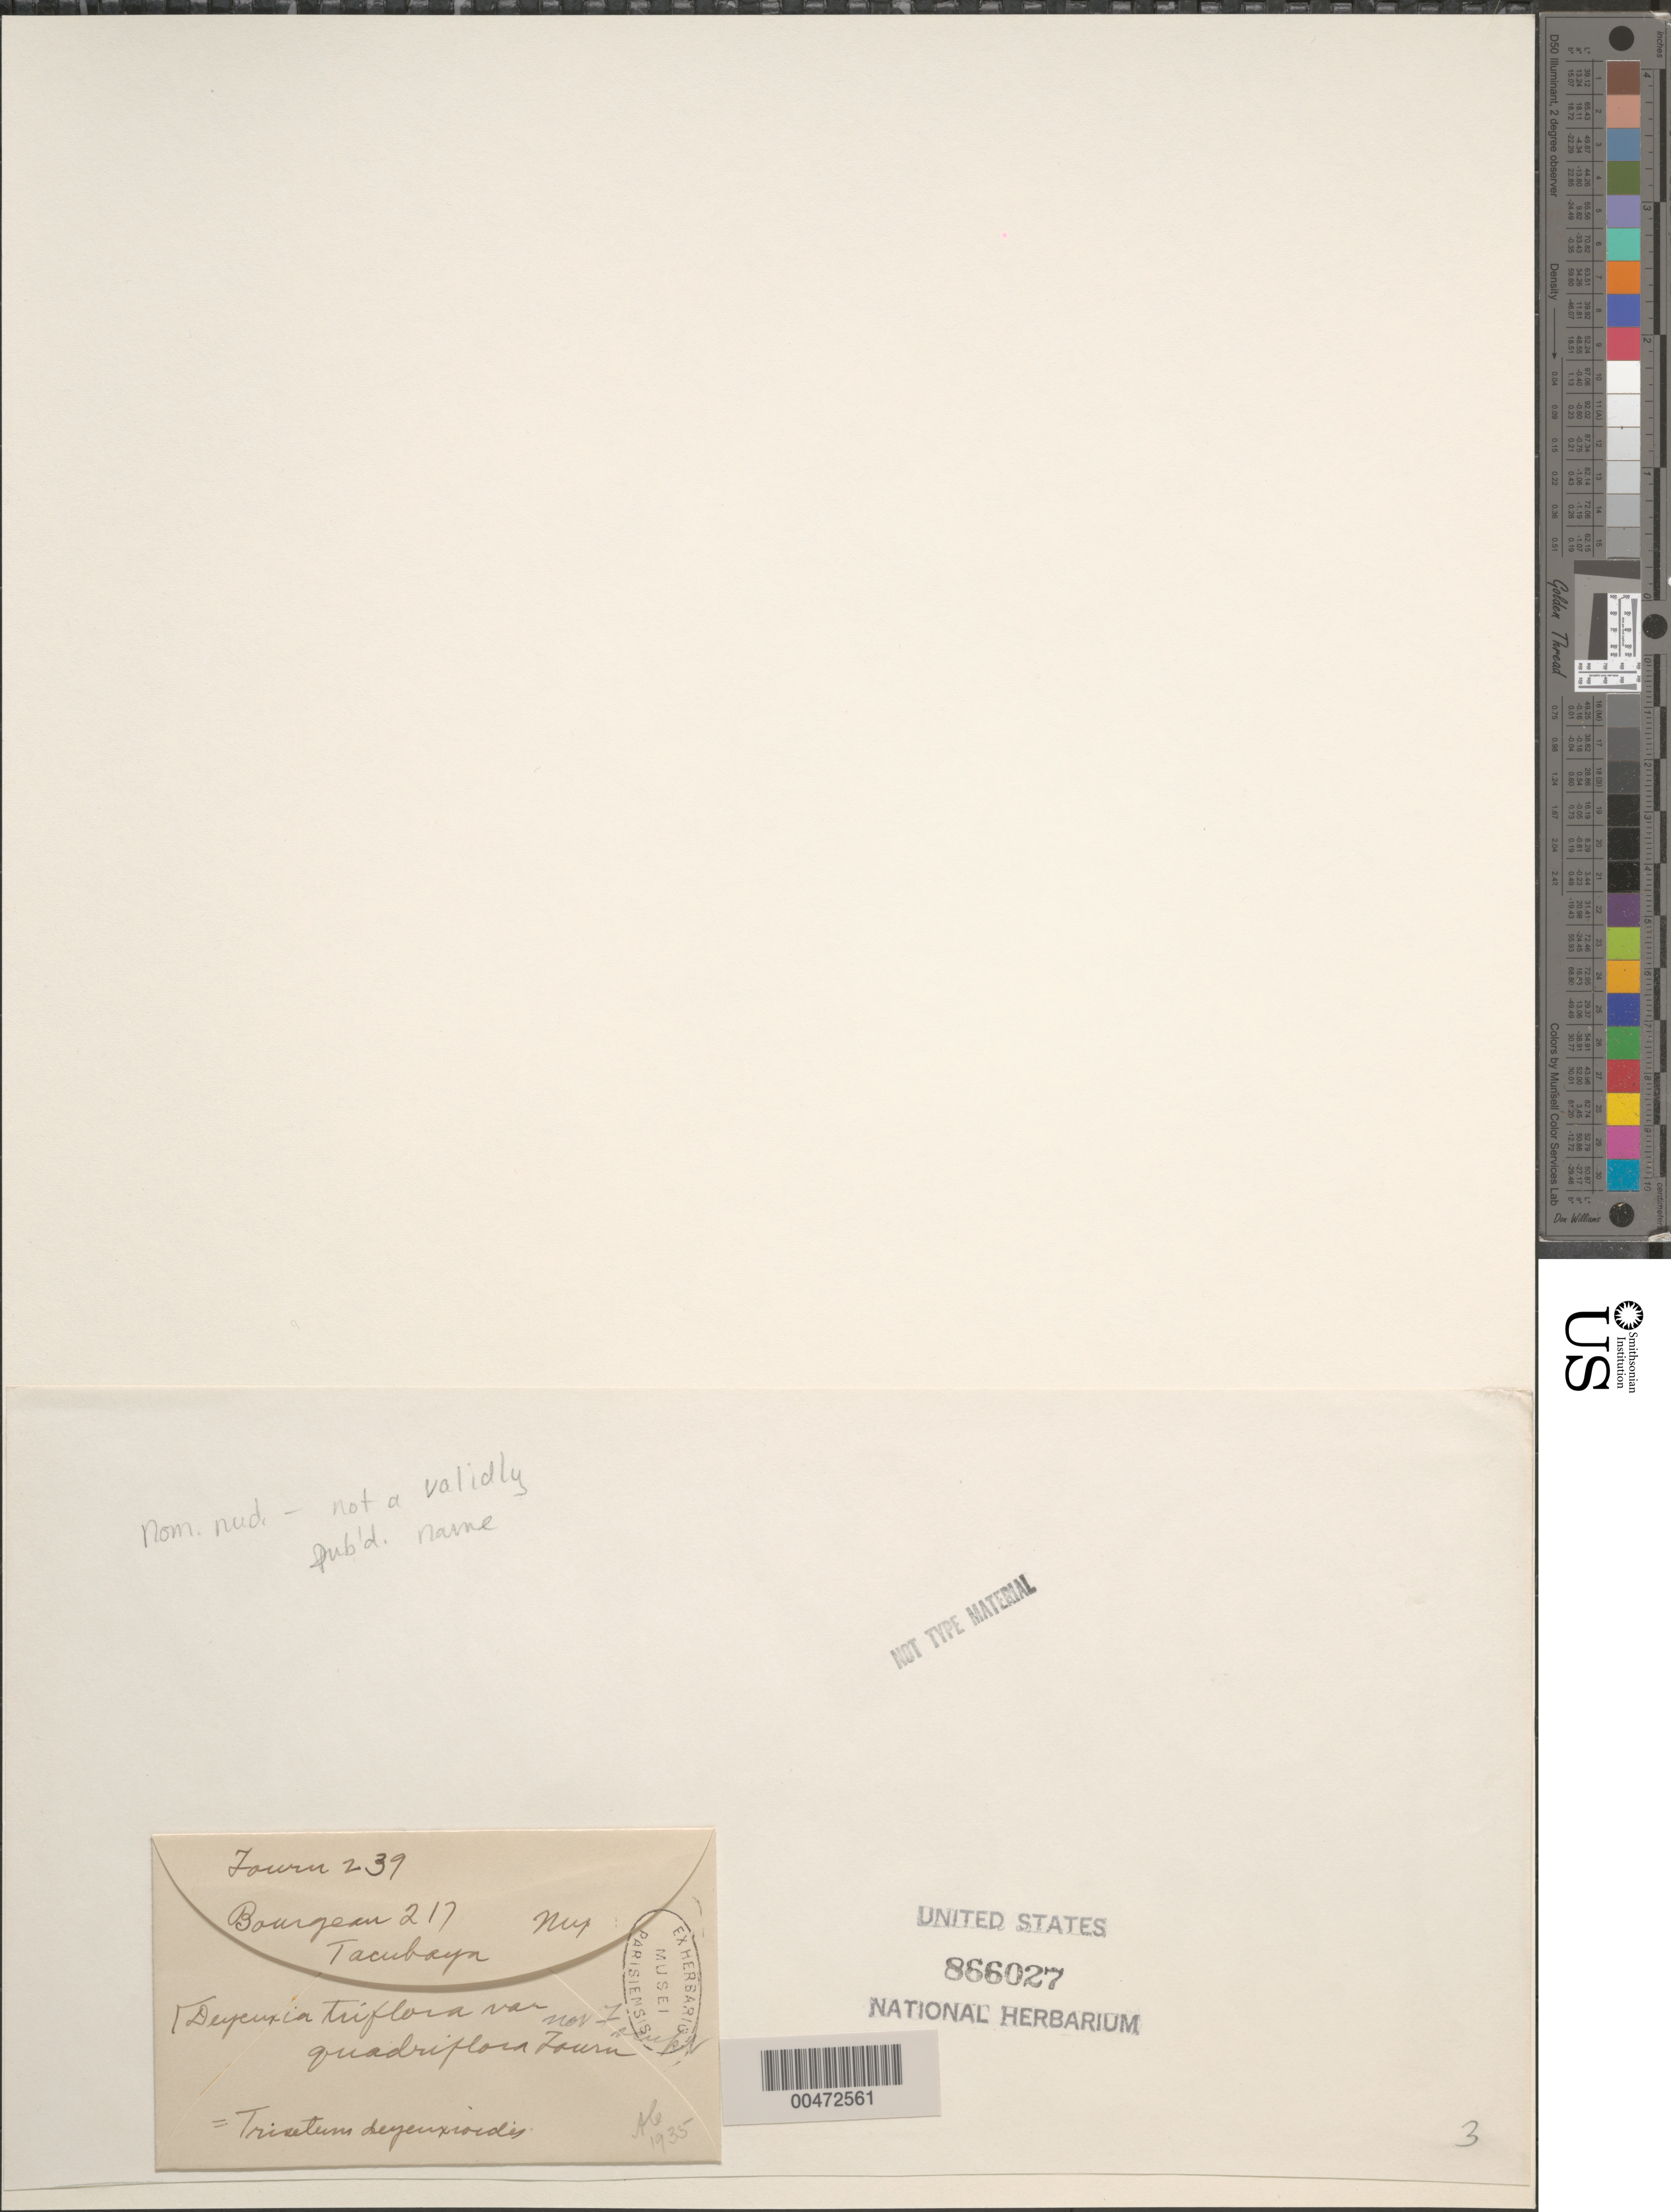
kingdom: Plantae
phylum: Tracheophyta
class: Liliopsida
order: Poales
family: Poaceae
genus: Trisetum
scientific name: Trisetum deyeuxioides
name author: (Kunth) Kunth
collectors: -- Fourn. & Bourgeau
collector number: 239/217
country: Mexico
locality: Tacubaya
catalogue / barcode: US 866027